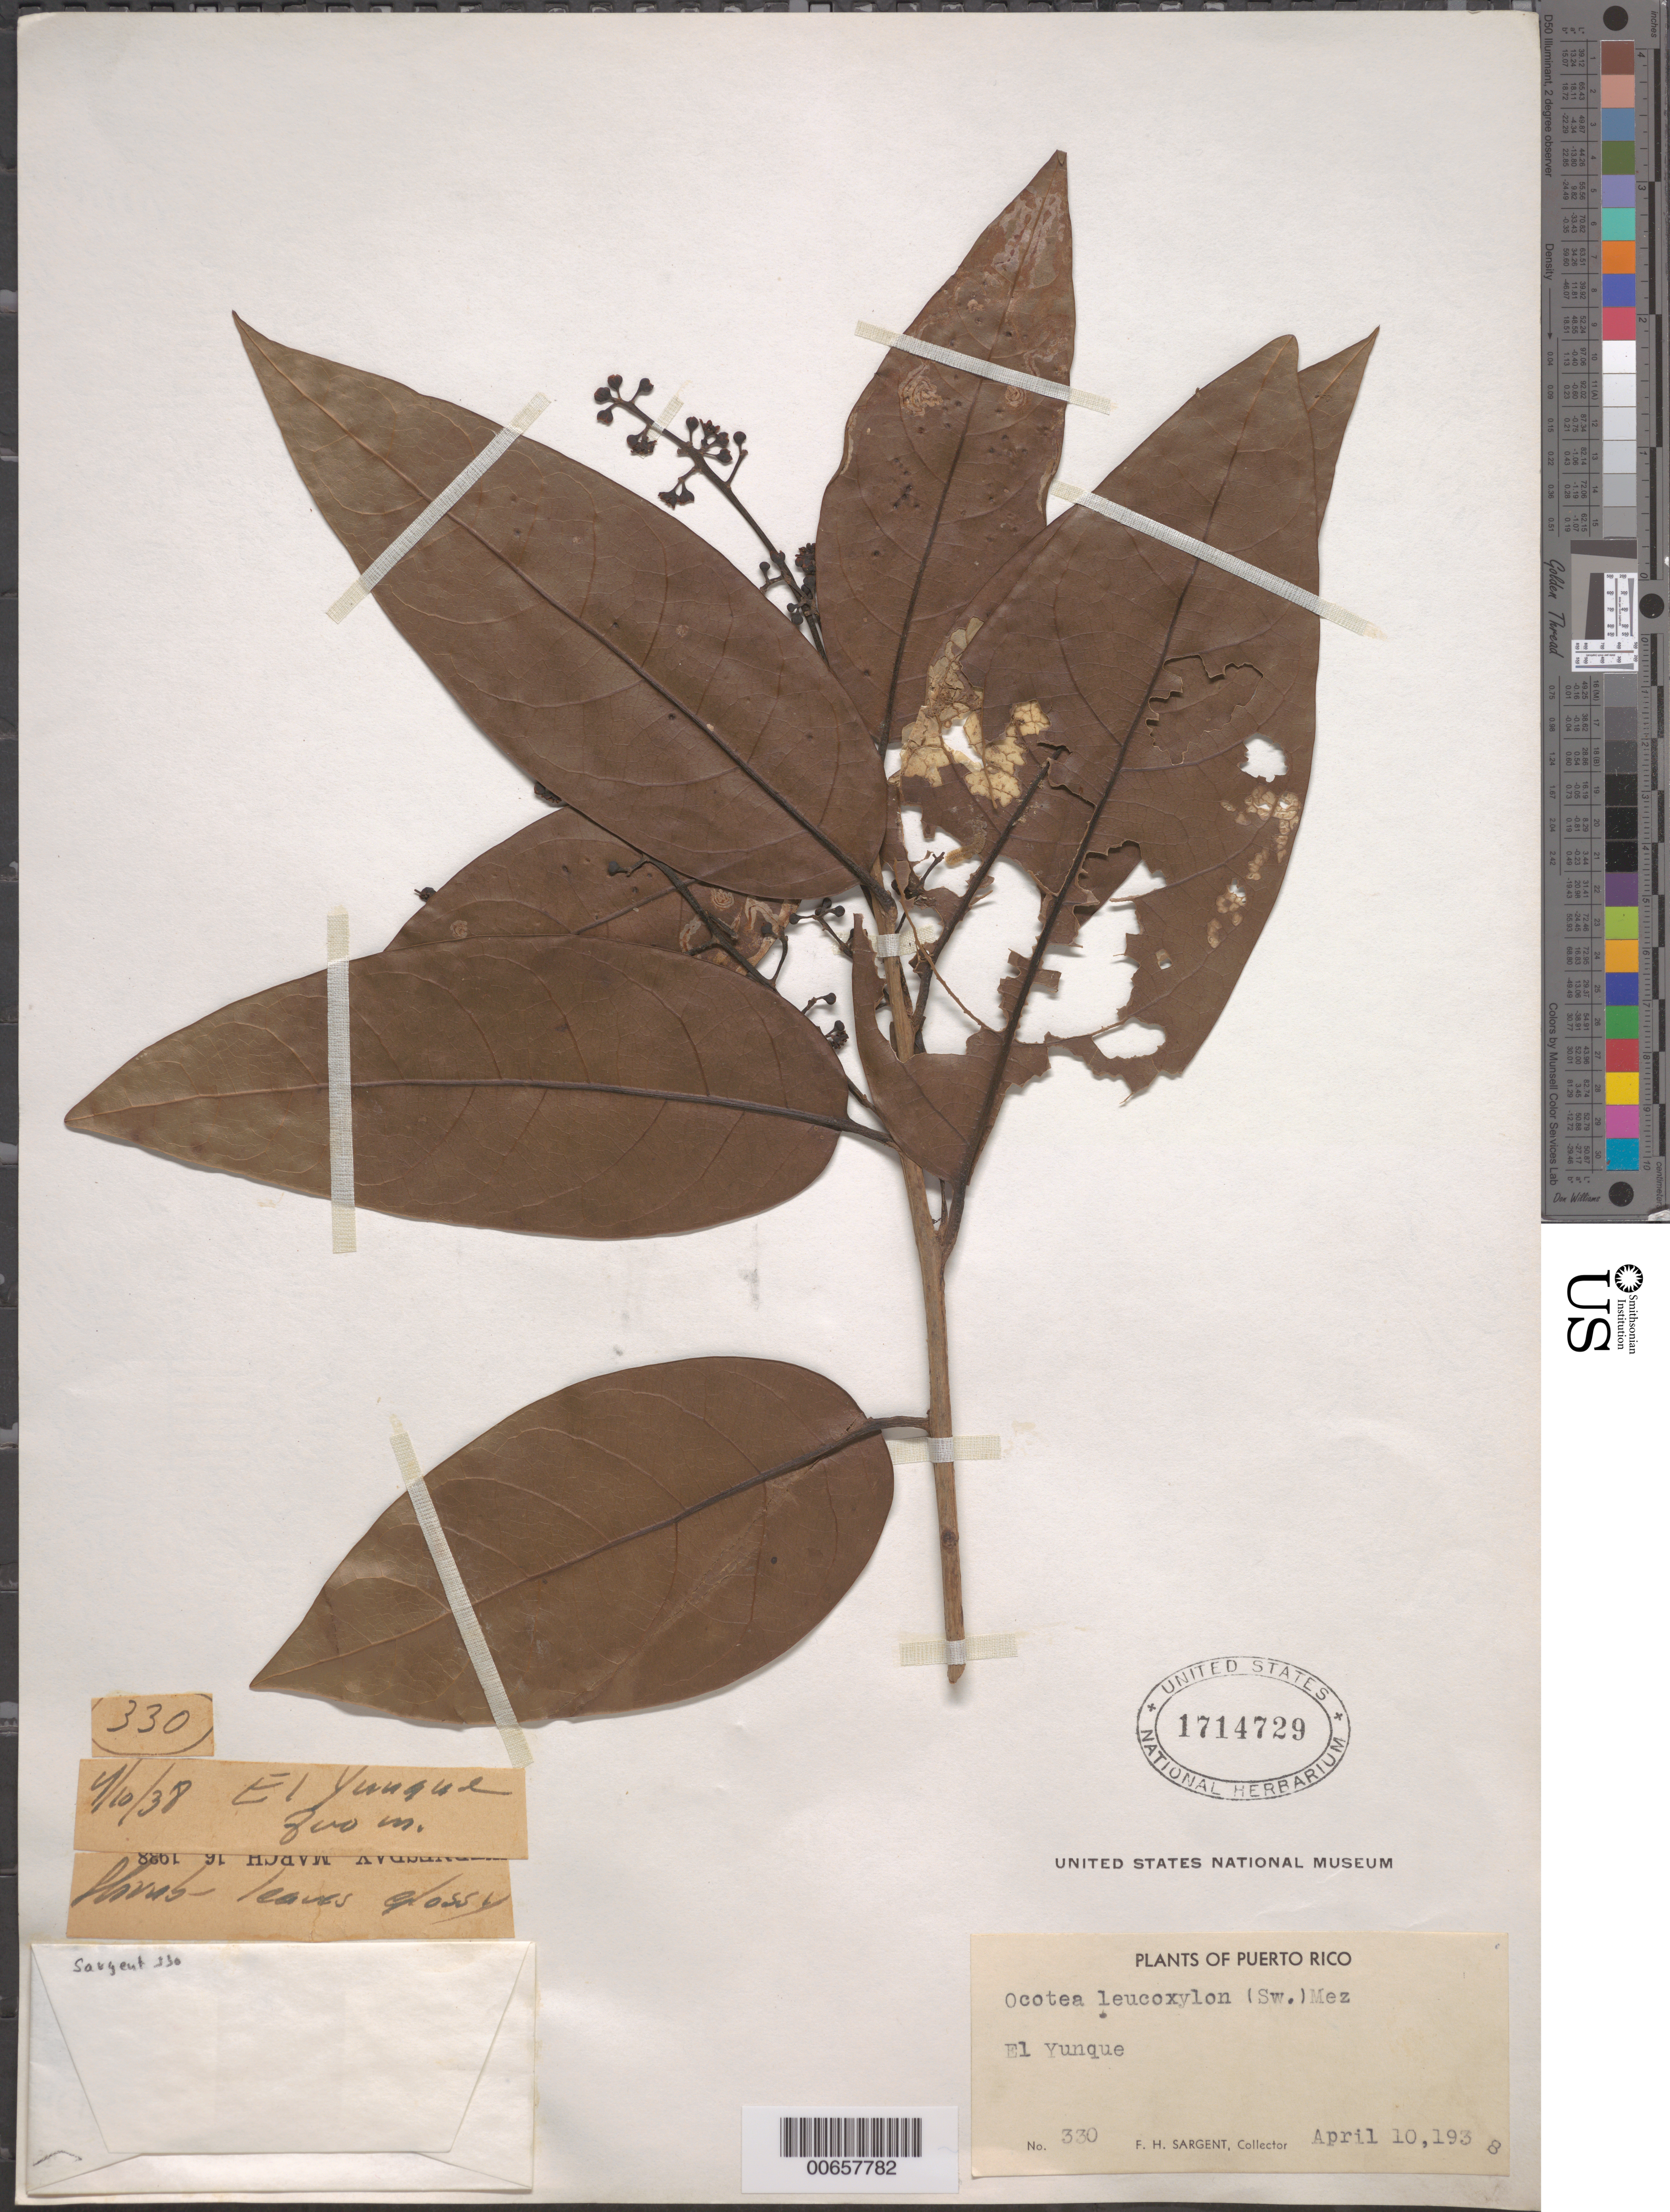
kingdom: Plantae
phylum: Tracheophyta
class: Magnoliopsida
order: Laurales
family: Lauraceae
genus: Ocotea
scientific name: Ocotea leucoxylon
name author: (Sw.) Laness.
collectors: F. H. Sargent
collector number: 330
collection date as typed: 10 Apr 1938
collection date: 1938-04-10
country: Puerto Rico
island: Greater Antilles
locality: El Yunque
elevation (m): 800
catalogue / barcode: US 1714729